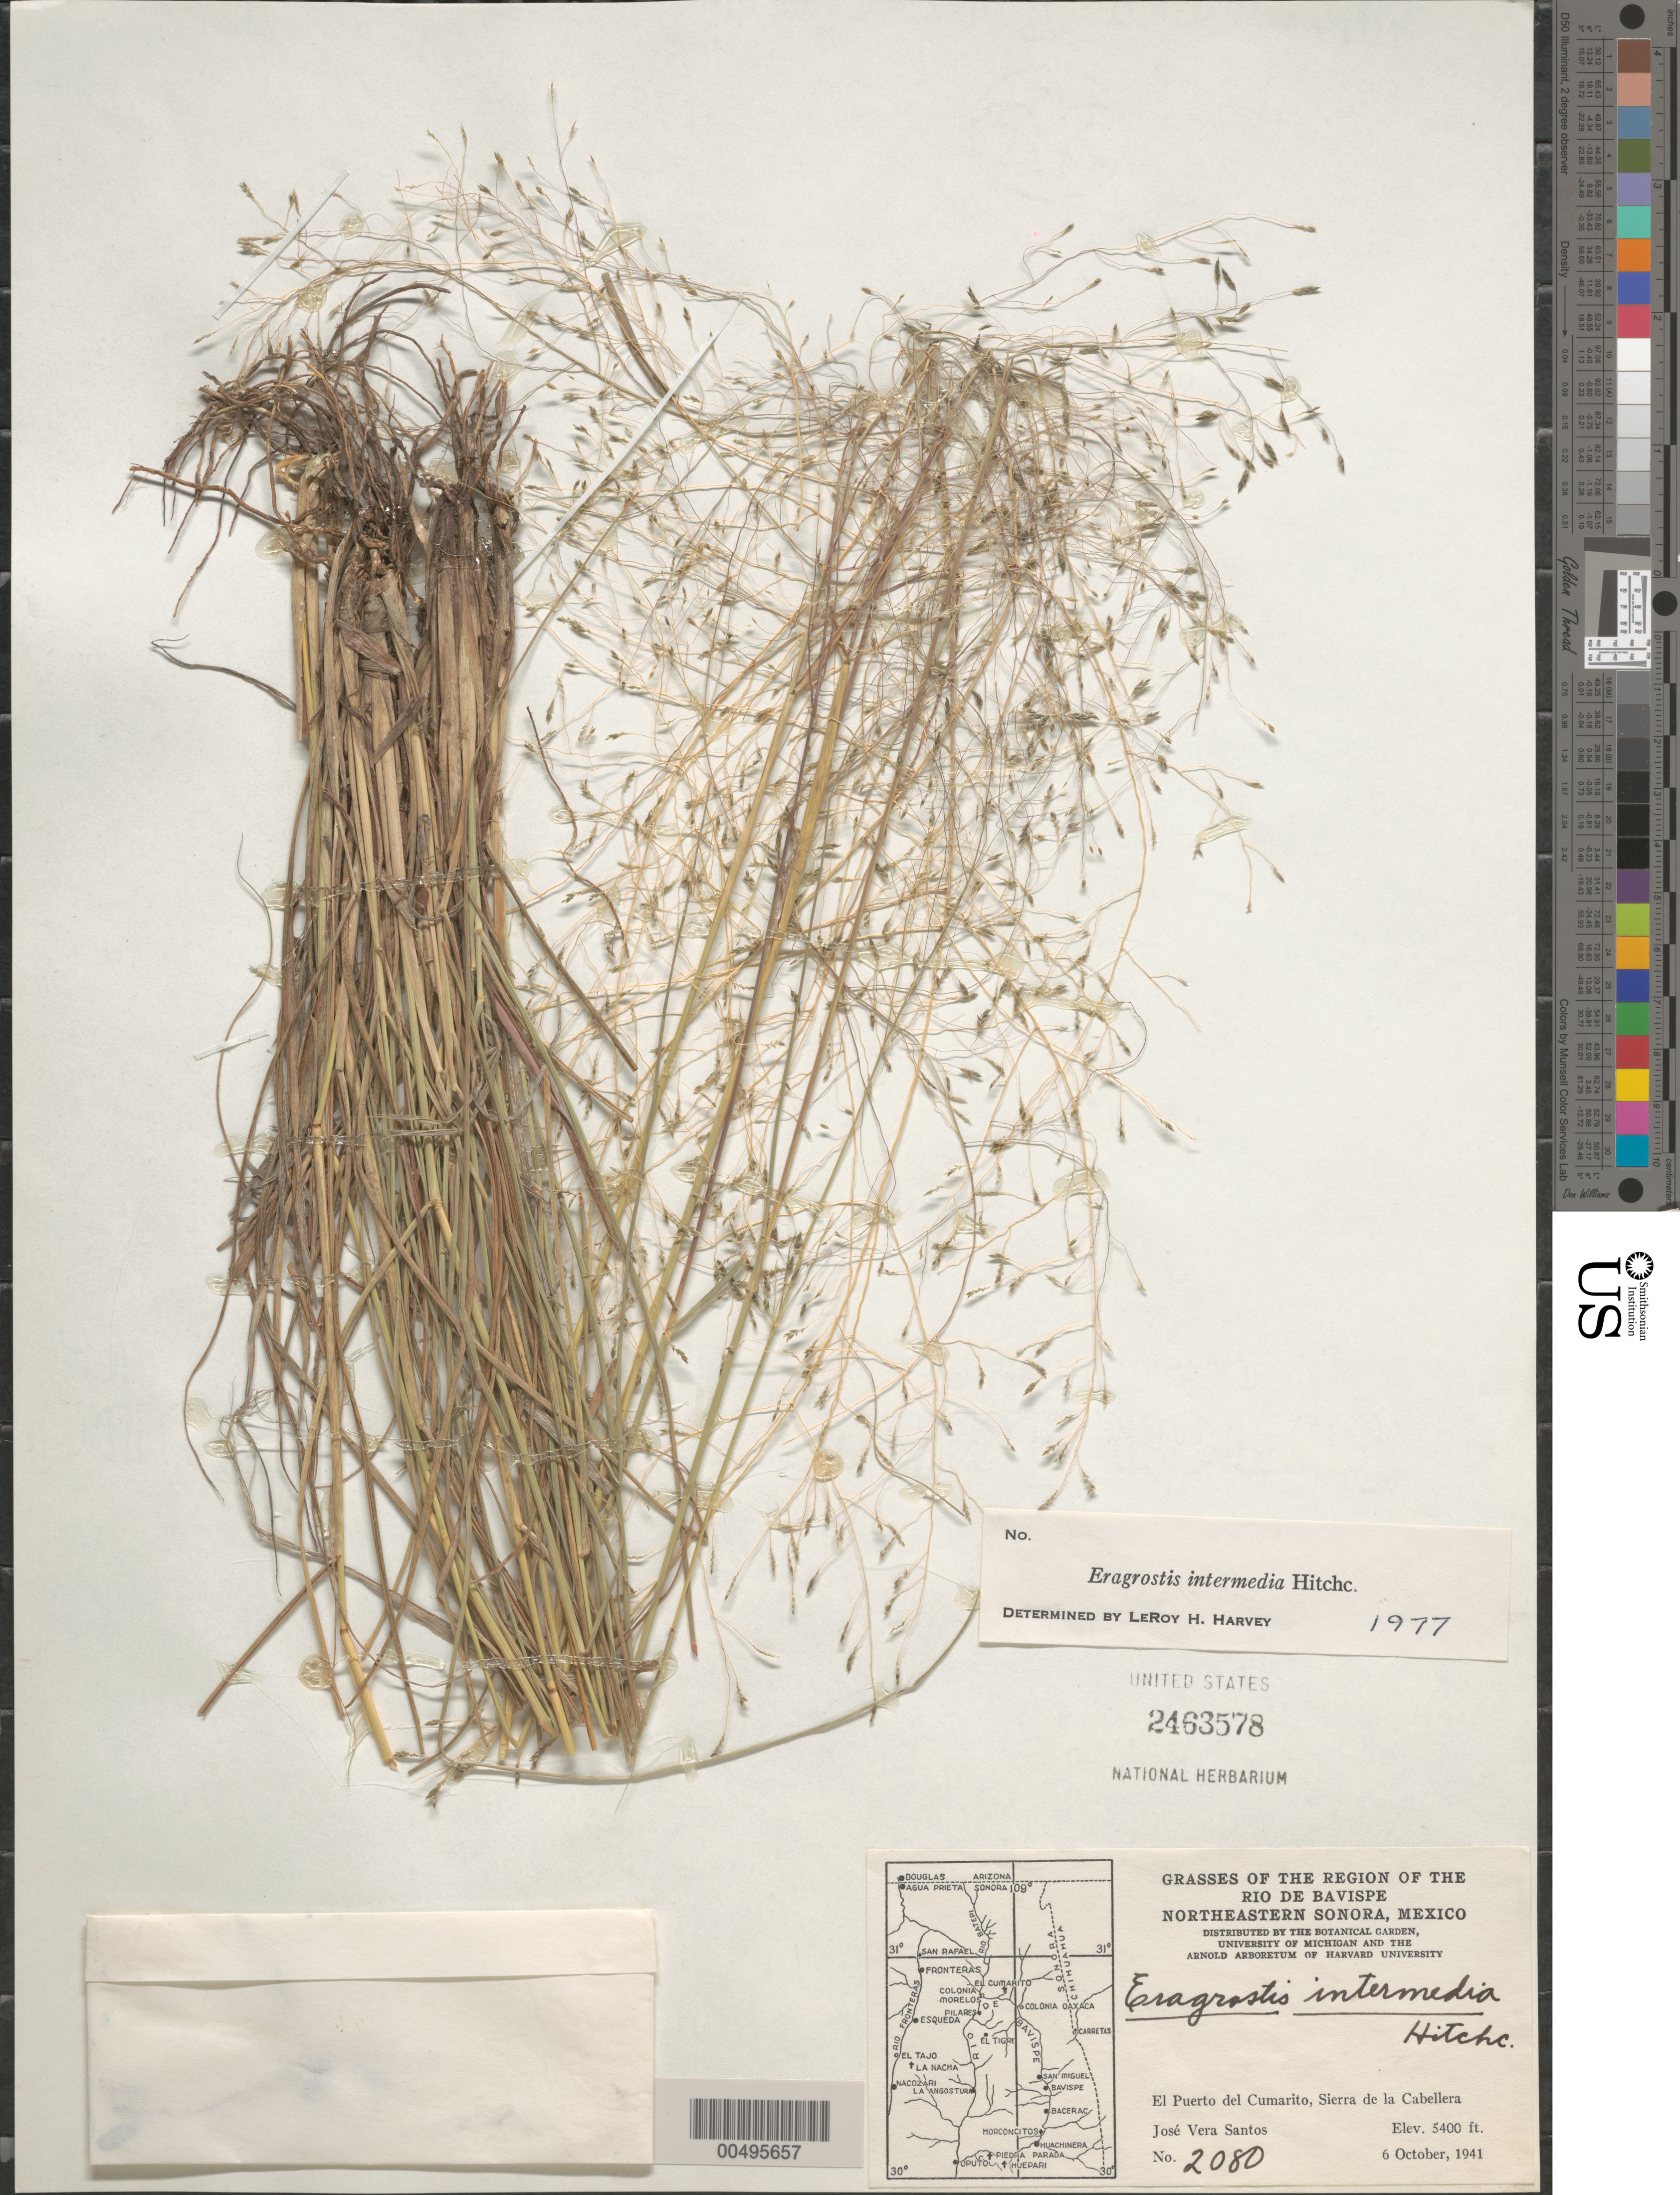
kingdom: Plantae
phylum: Tracheophyta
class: Liliopsida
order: Poales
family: Poaceae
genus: Eragrostis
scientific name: Eragrostis intermedia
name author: Hitchc.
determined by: Harvey, L. H.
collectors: J. V. Santos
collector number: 2080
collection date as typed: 6 Oct 1941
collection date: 1941-10-06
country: Mexico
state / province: Sonora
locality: Region of the Rio de Bavispe, NE Sonora, El Puerto del Cumarito, Sierra de la Cabellera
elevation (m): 1646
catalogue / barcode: US 2463578